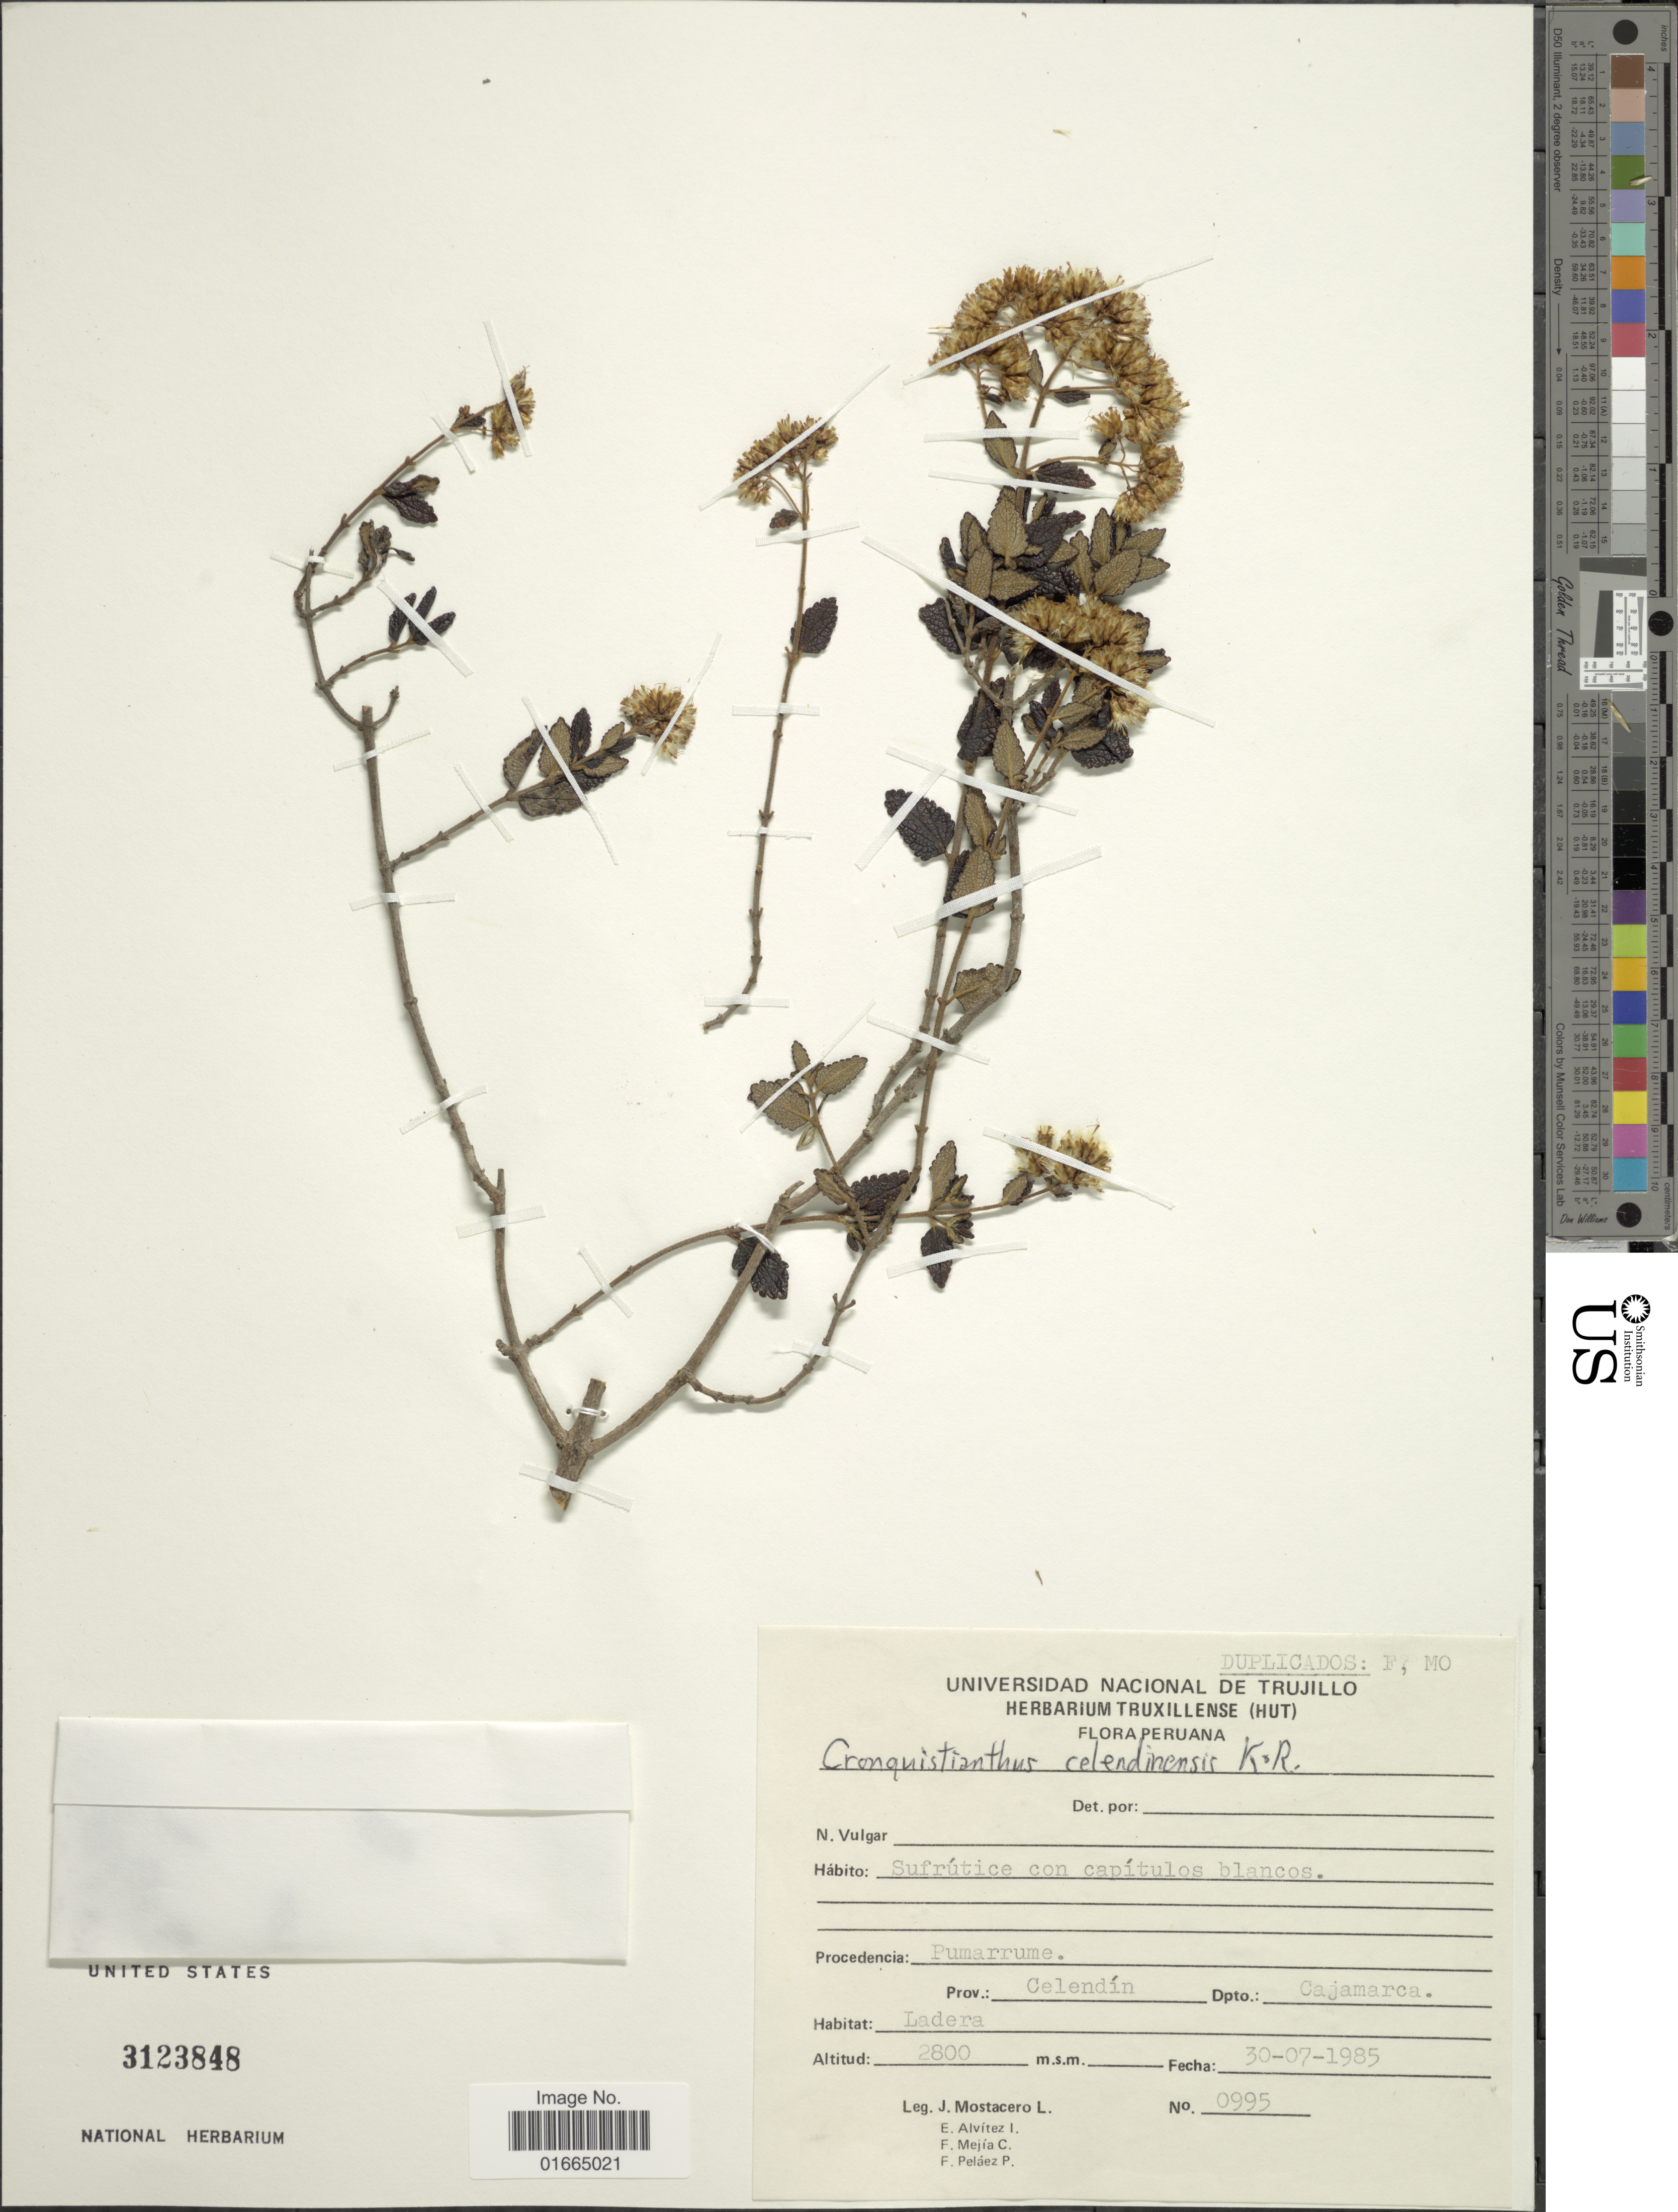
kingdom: Plantae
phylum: Tracheophyta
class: Magnoliopsida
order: Asterales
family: Asteraceae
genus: Cronquistianthus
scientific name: Cronquistianthus celendinensis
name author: R.M. King & H. Rob.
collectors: J. Mostacero L., E. Alvitez I., F. Mejia C. & F. Pelaez P.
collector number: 0995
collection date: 1985-07-30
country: Peru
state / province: Cajamarca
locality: Pumarrume. Prov.: Celendín. Dpto.: Cajamarca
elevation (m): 2800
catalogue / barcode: US 3123848